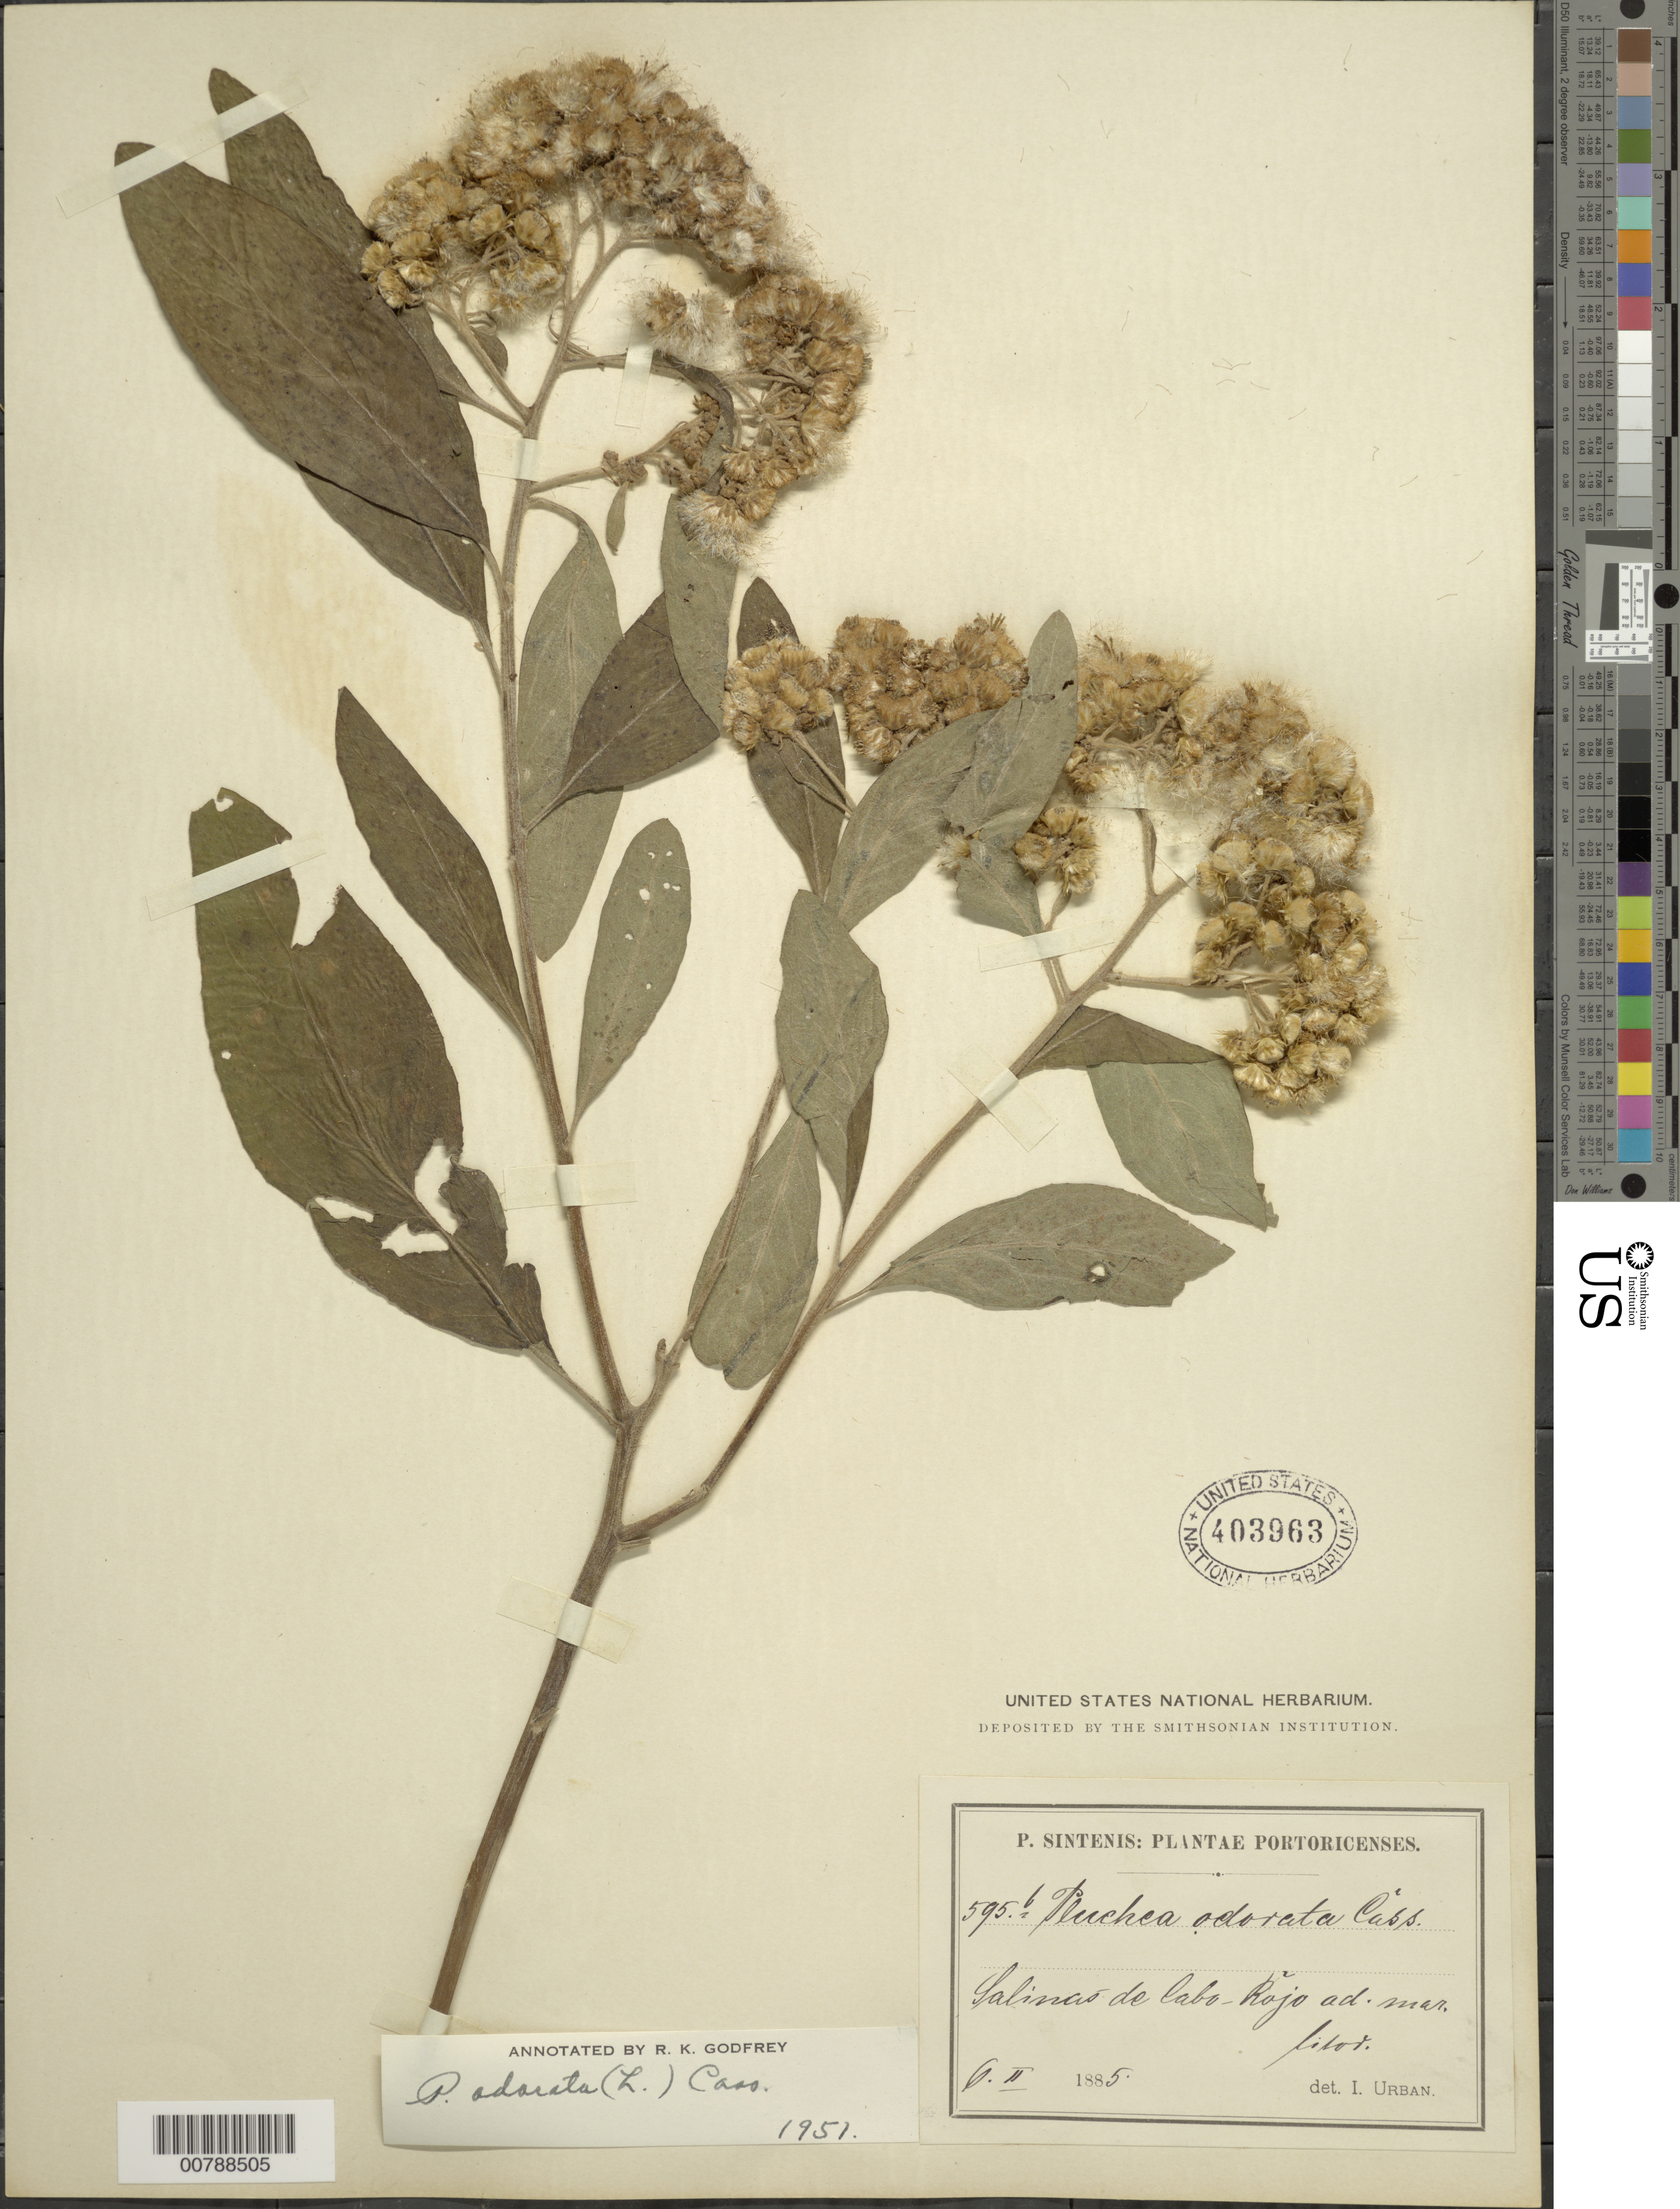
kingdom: Plantae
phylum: Tracheophyta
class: Magnoliopsida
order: Asterales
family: Asteraceae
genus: Pluchea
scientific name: Pluchea carolinensis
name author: (Jacq.) D. Don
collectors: P. Sintenis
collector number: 595b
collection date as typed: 06 Feb 1885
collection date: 1885-02-06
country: Puerto Rico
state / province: Cabo Rojo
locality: Salinas de Cabo Rojo ad mar litor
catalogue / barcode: US 403963